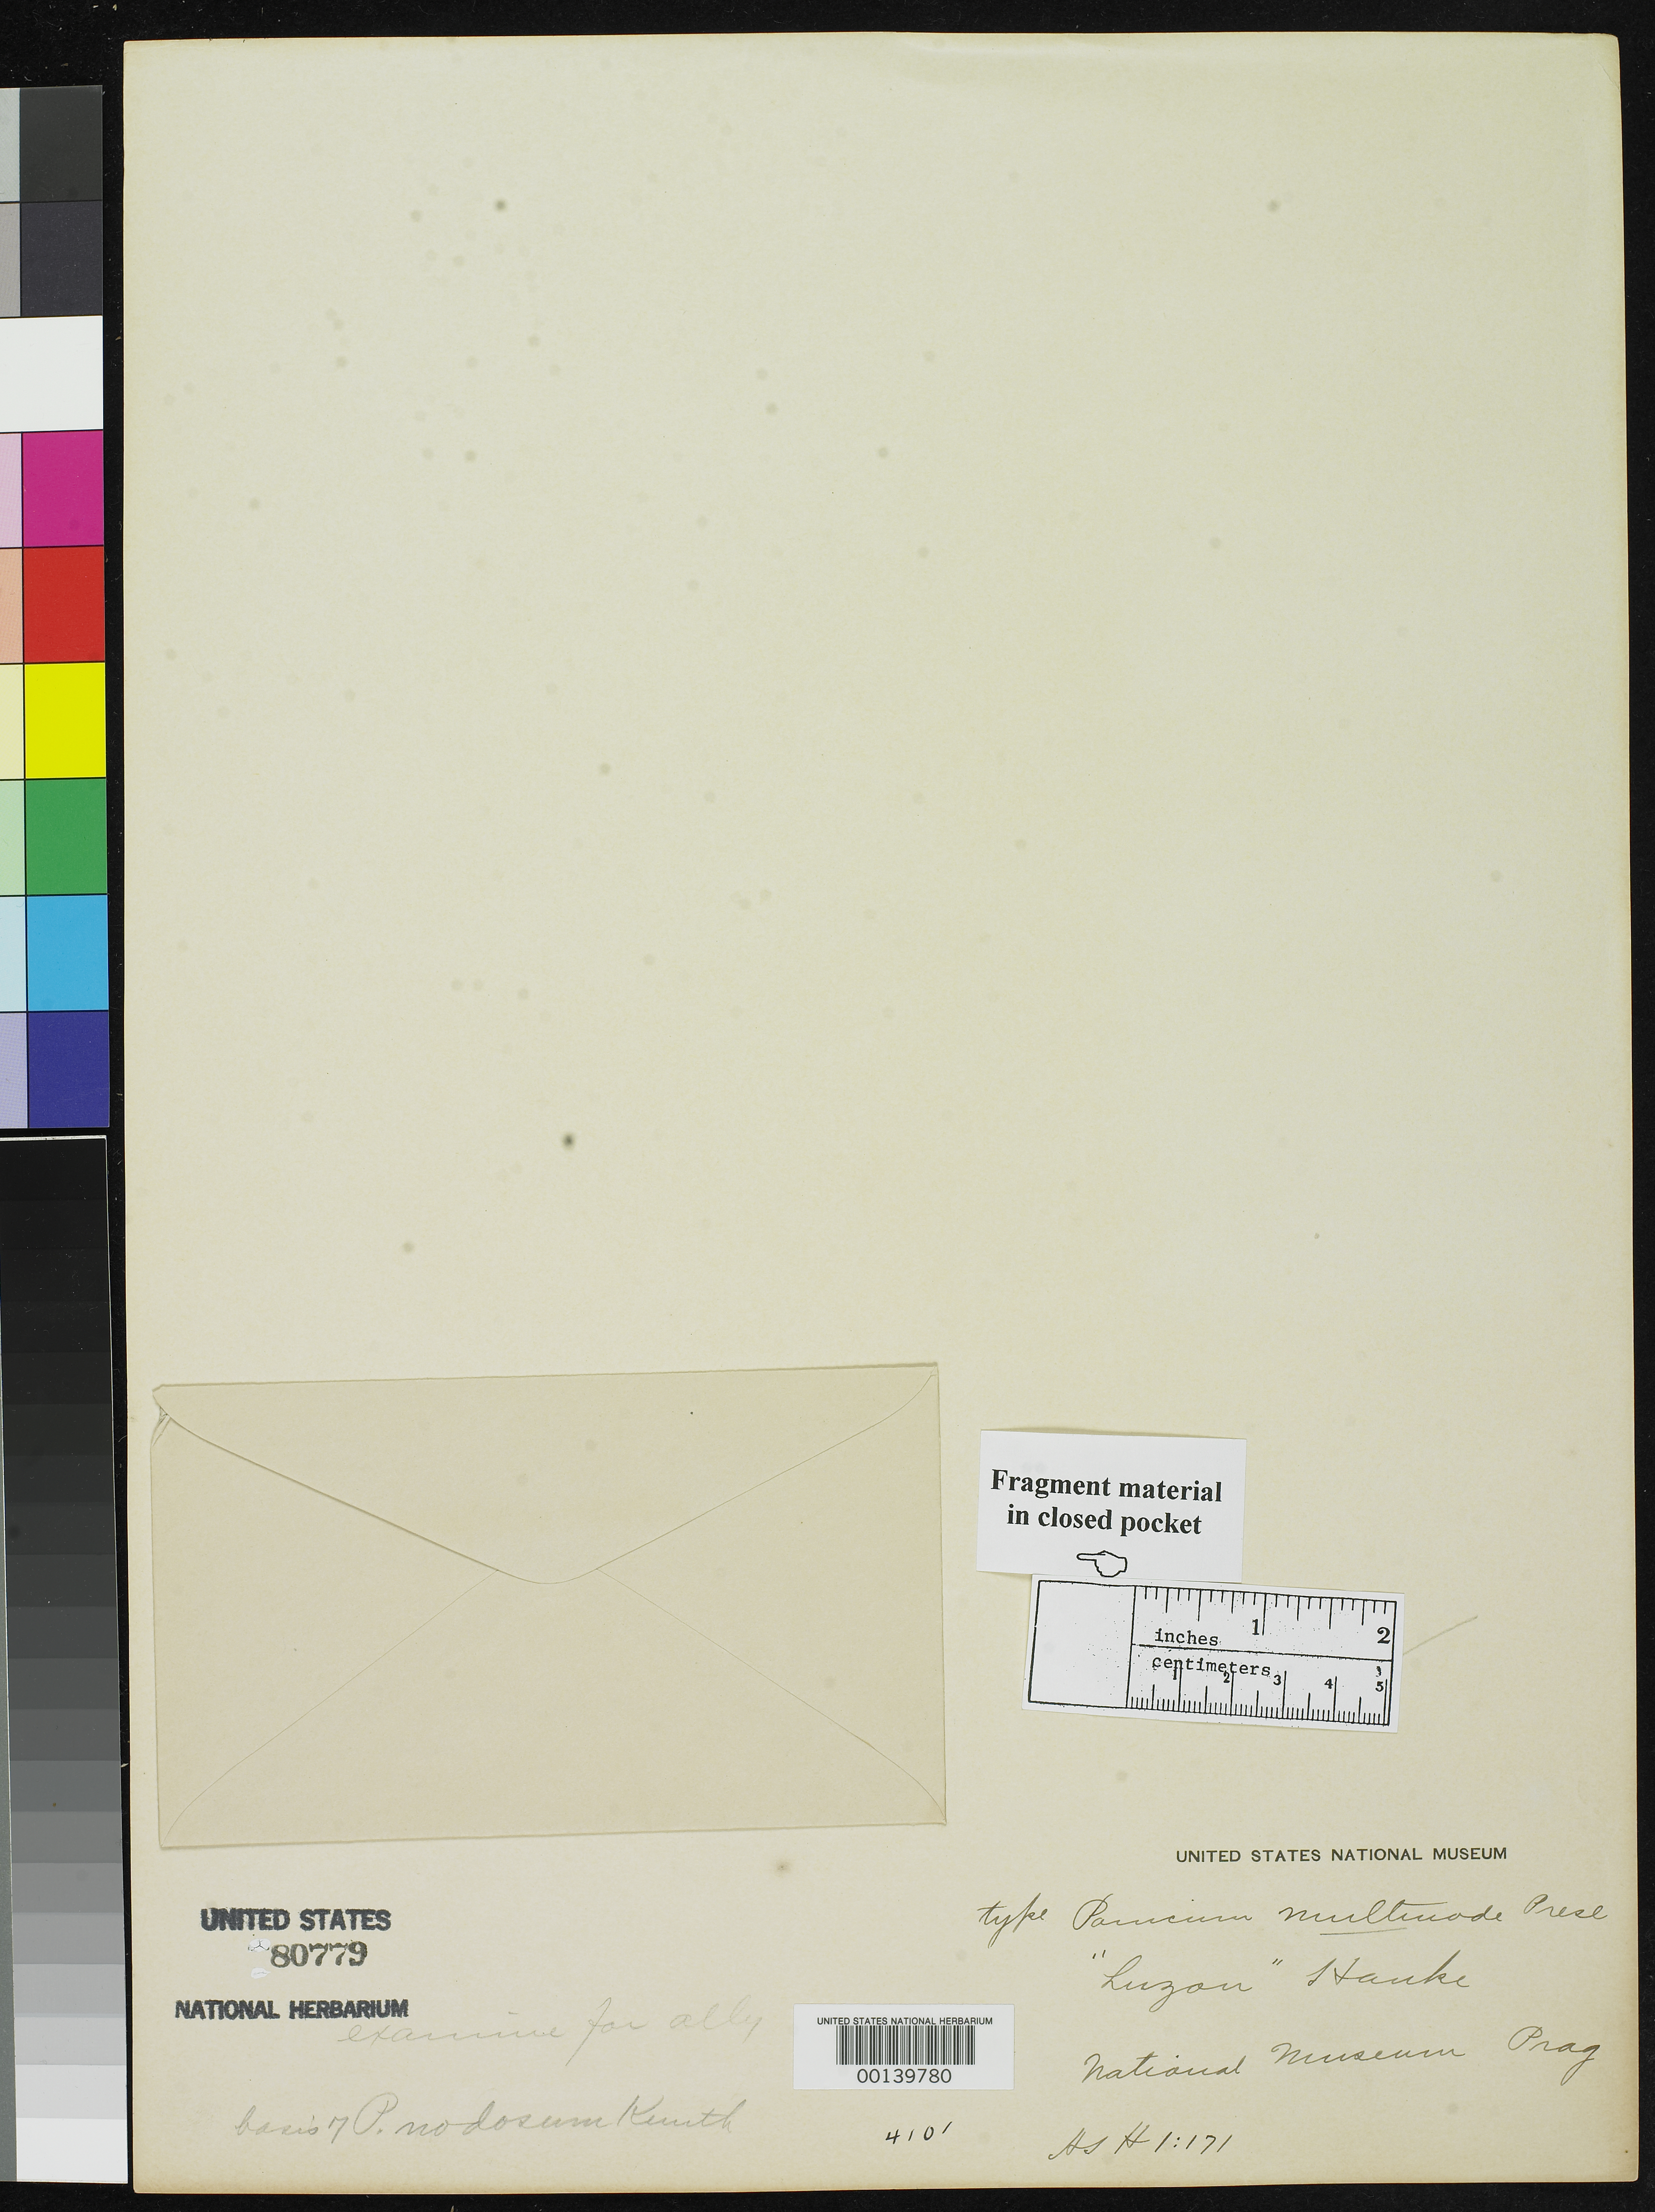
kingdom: Plantae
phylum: Tracheophyta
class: Liliopsida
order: Poales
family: Poaceae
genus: Panicum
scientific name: Panicum multinode J. Presl, nom. illeg.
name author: J. Presl in C. Presl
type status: Type Fragment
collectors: T. P. X. Haenke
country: Philippines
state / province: Bicol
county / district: Sorsogon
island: Luzon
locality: Sorsogon.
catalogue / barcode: US 80779